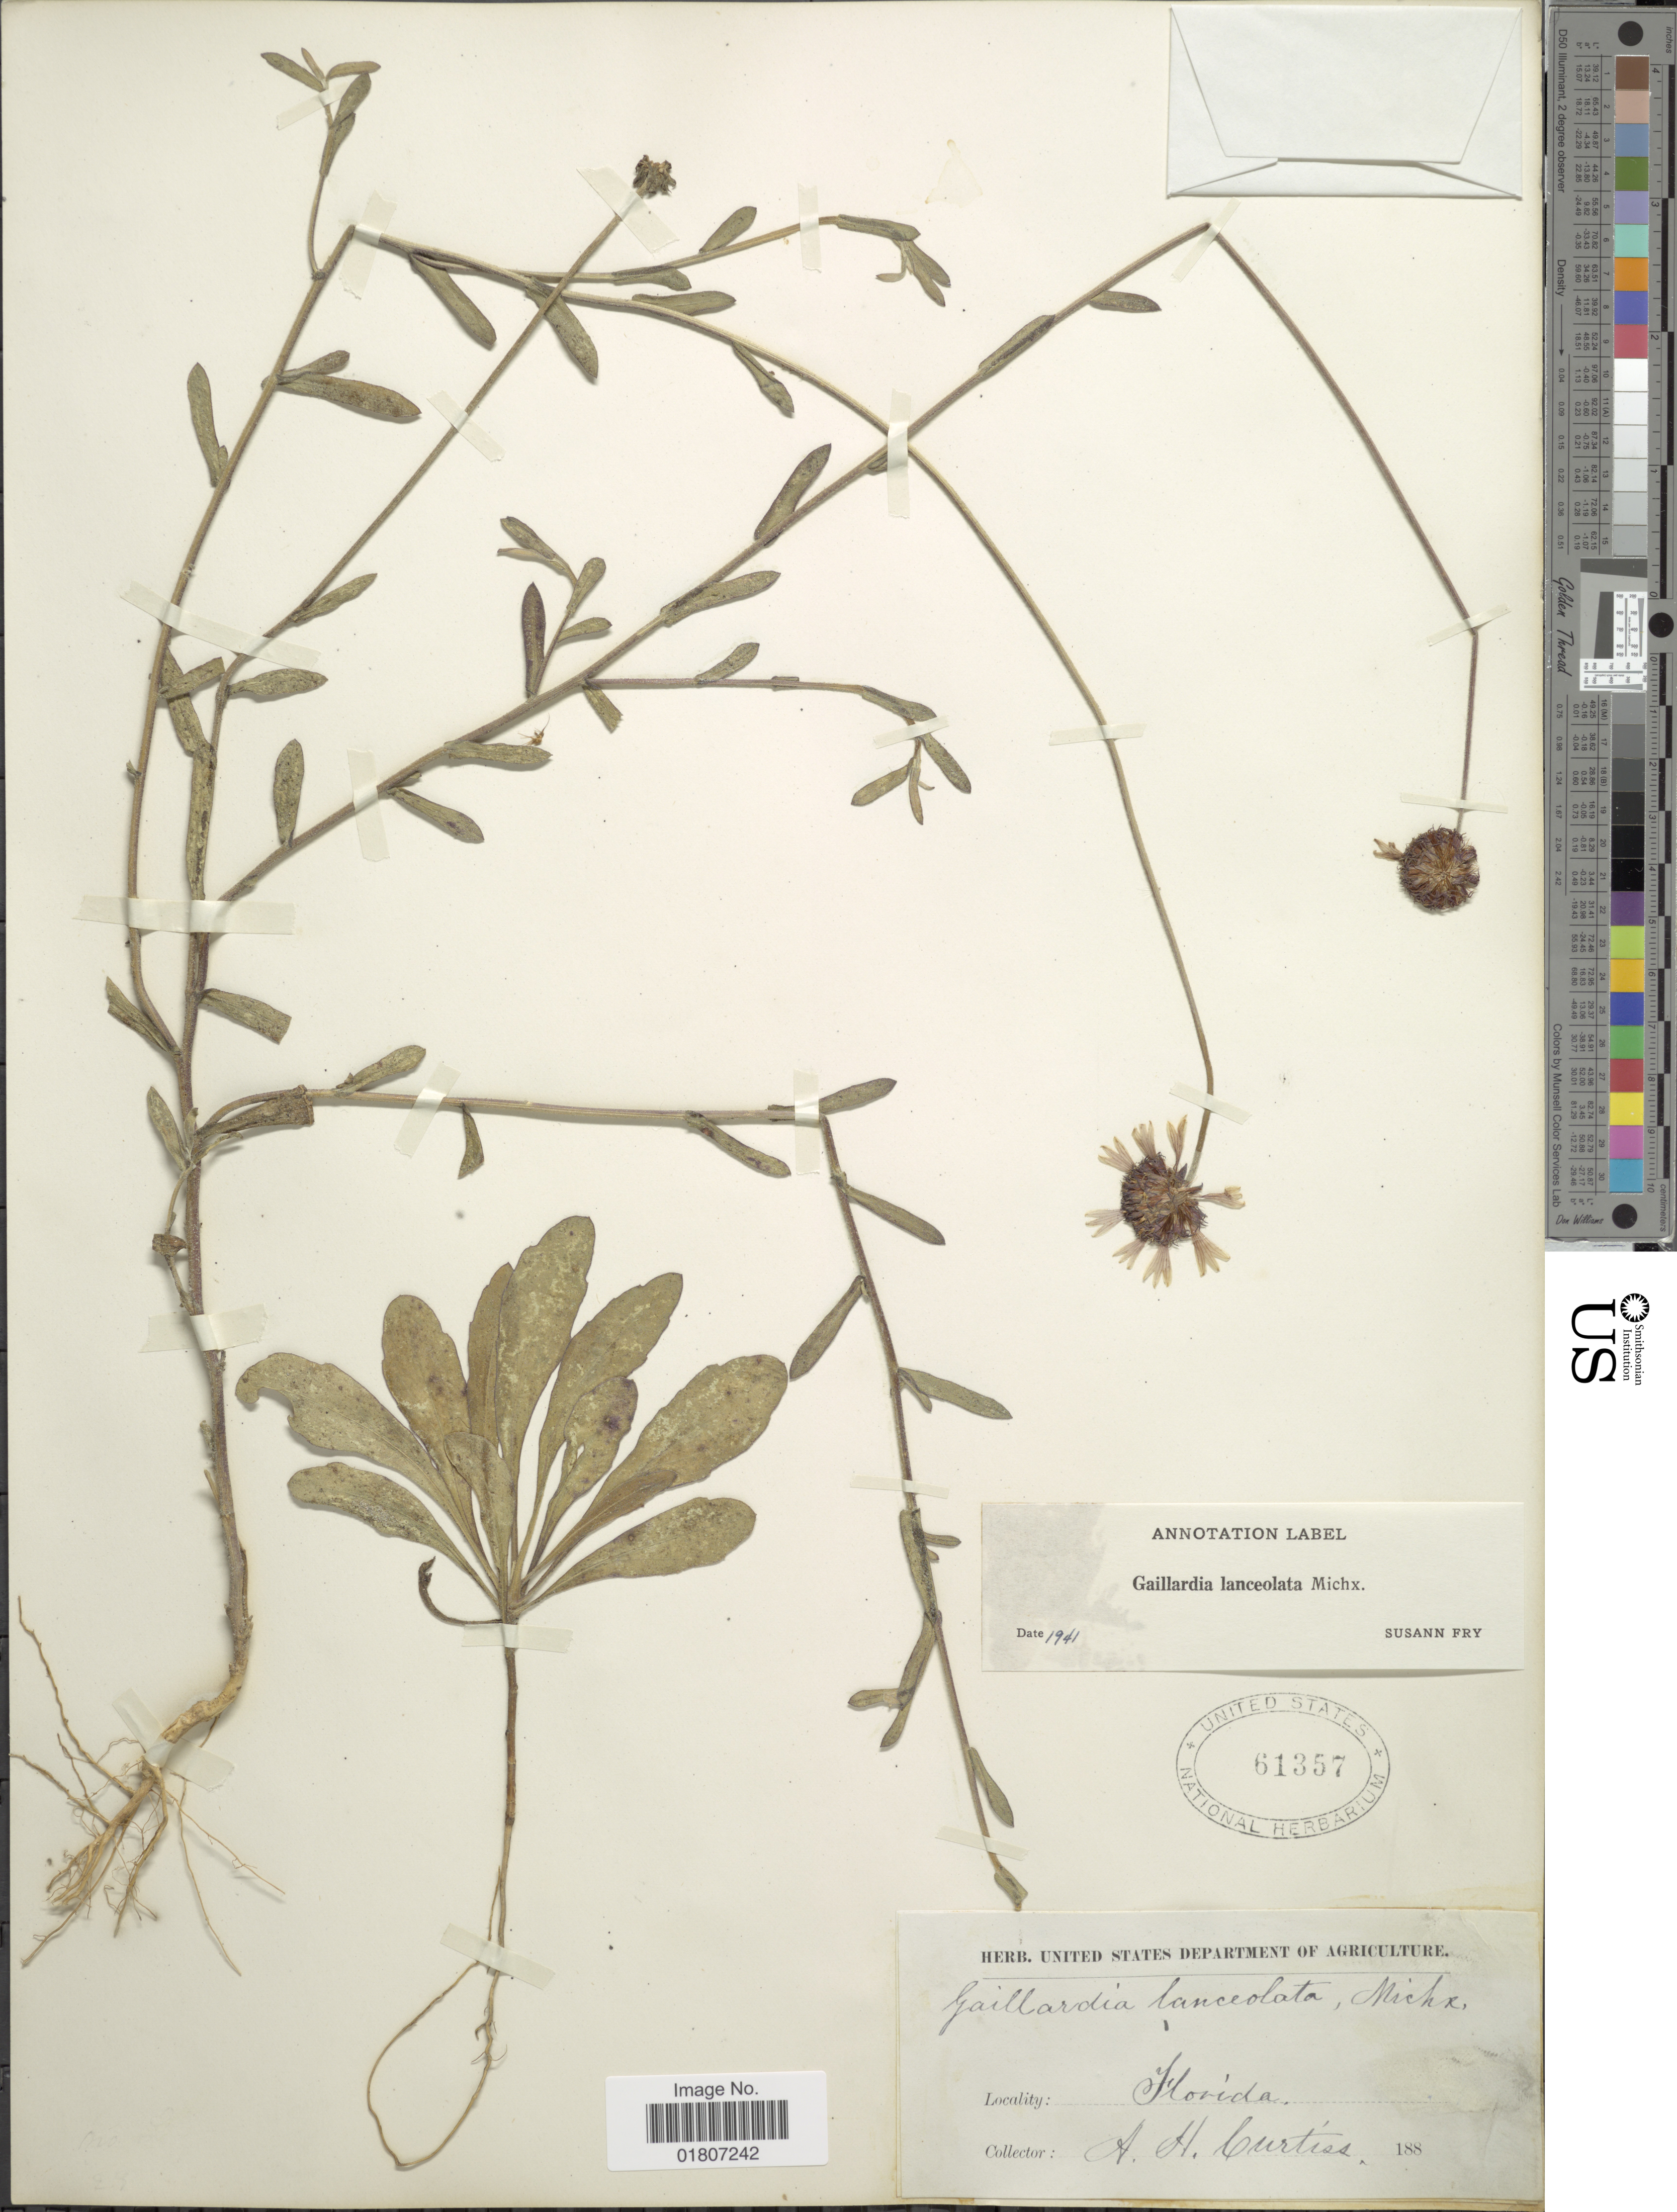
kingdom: Plantae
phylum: Tracheophyta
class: Magnoliopsida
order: Asterales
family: Asteraceae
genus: Gaillardia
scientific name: Gaillardia lanceolata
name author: Michx.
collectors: A. H. Curtiss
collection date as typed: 188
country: United States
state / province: Florida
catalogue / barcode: US 61357